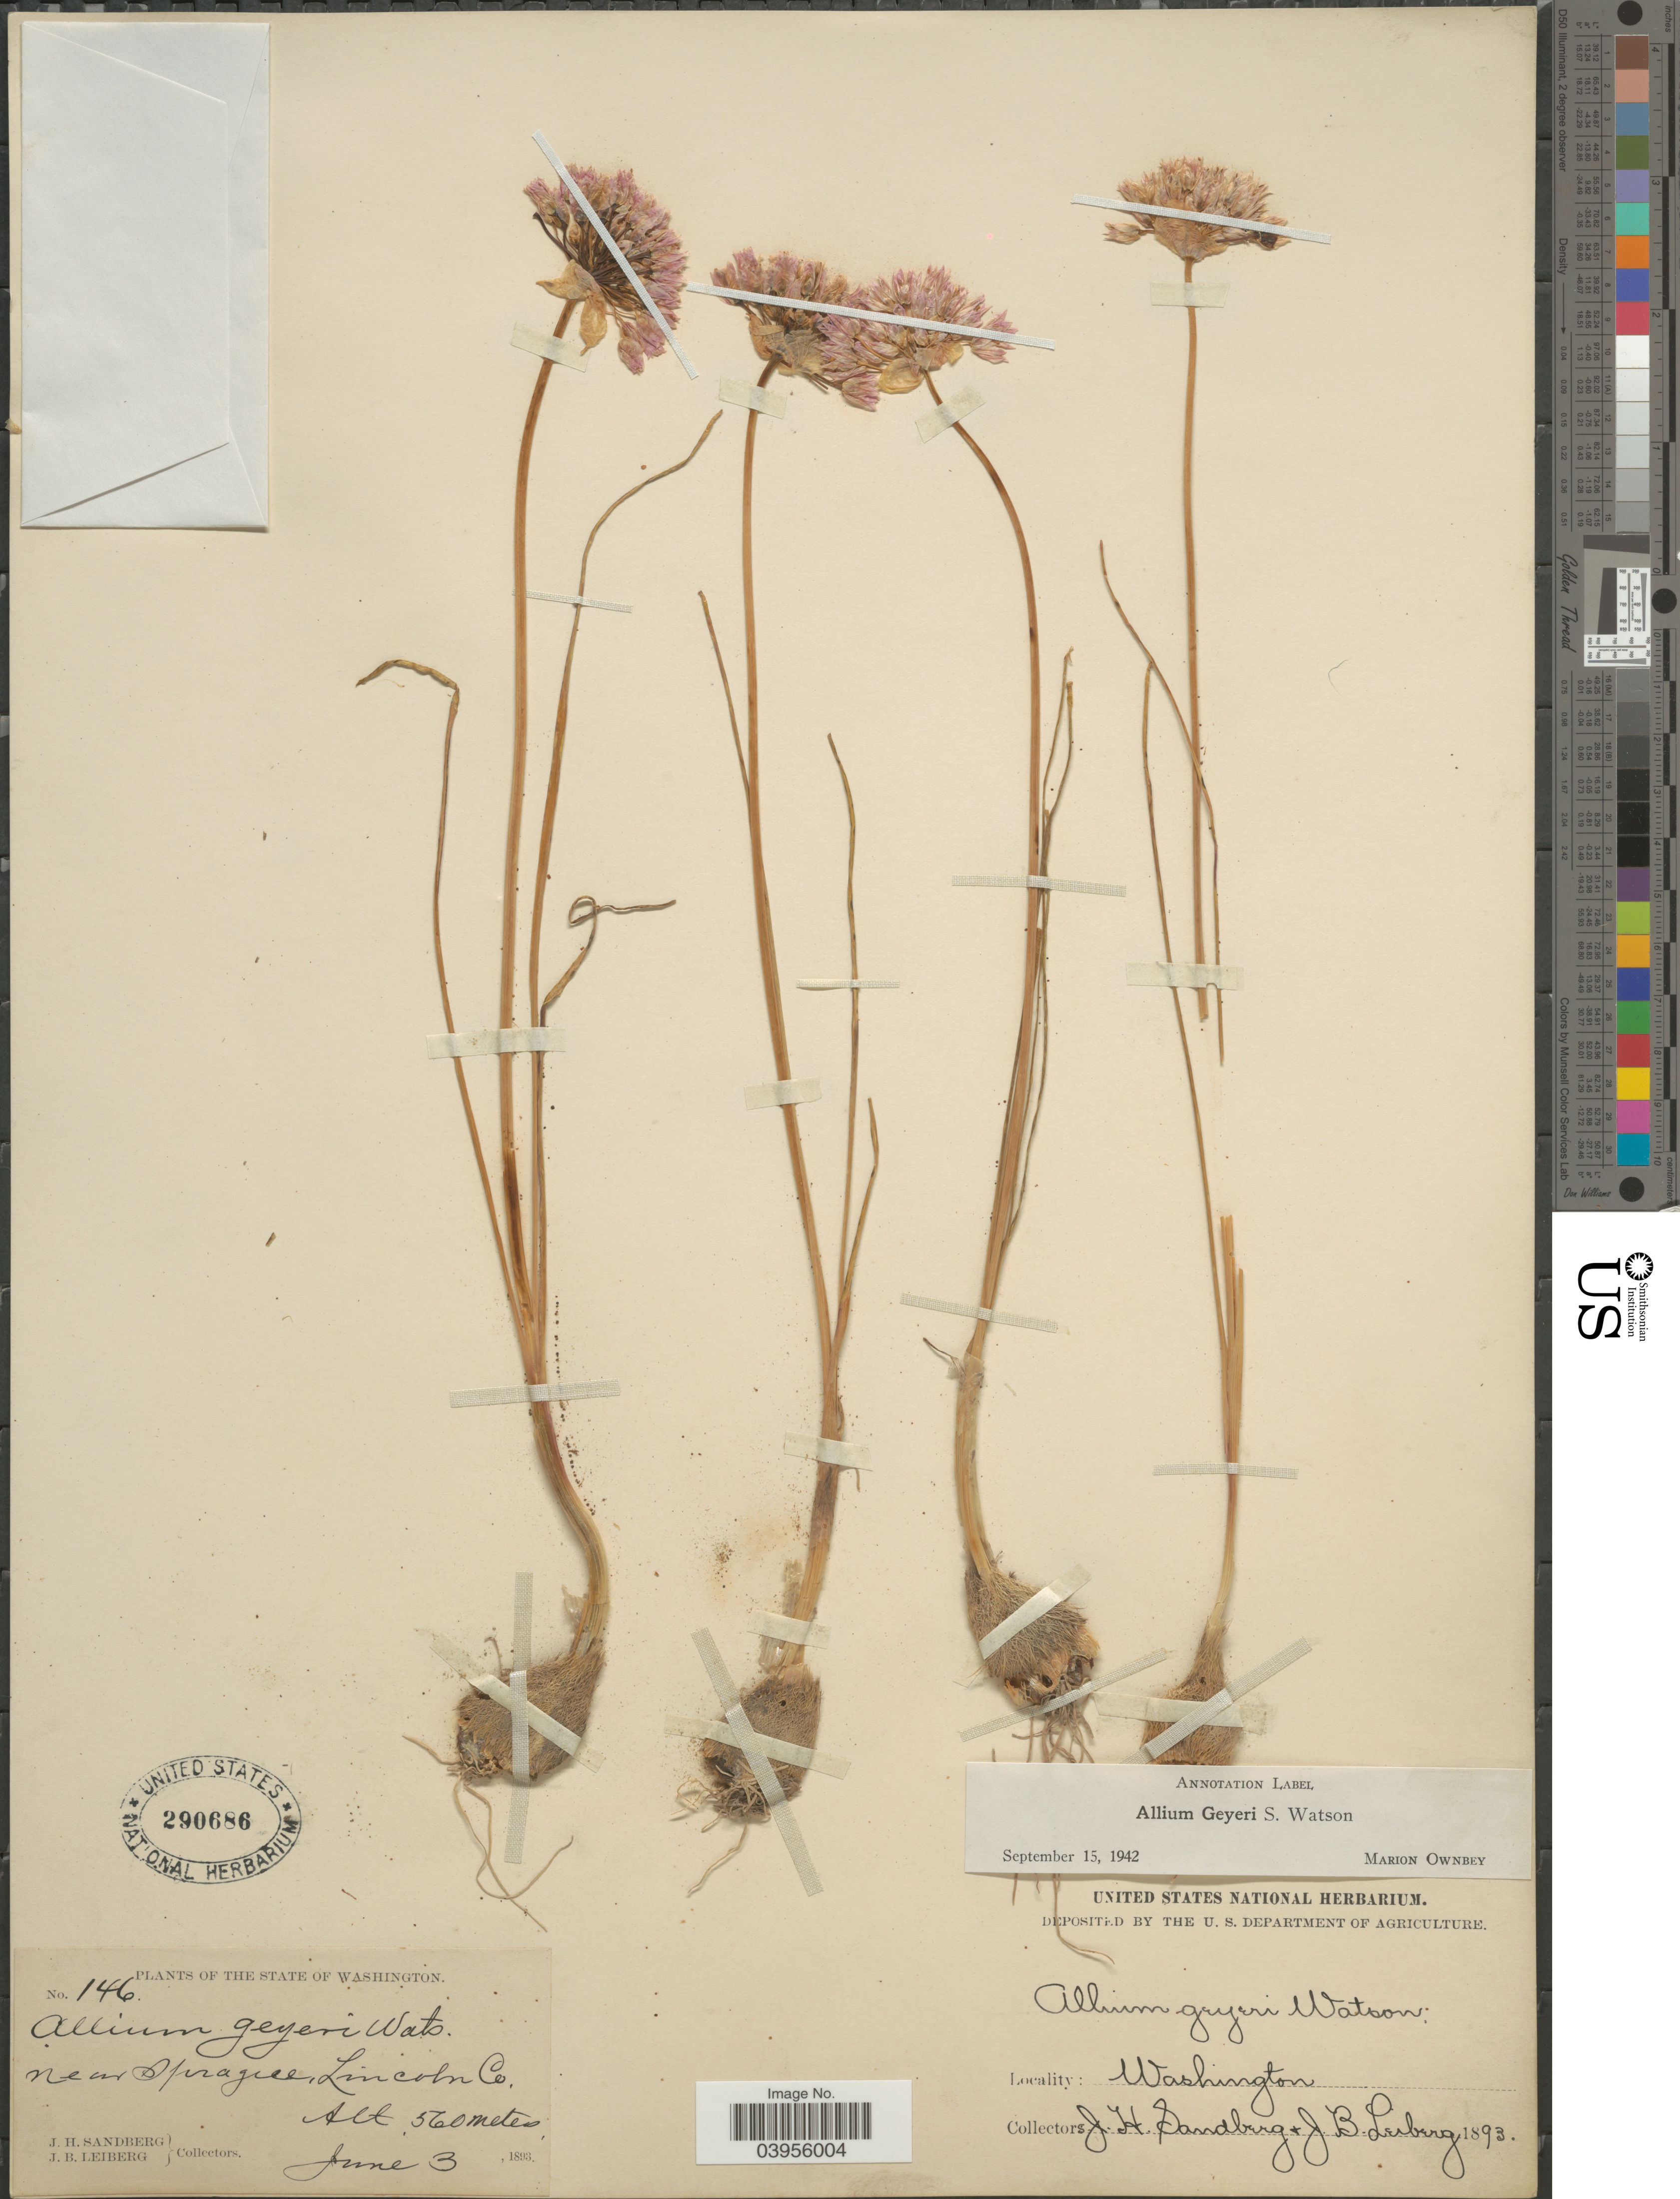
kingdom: Plantae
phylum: Tracheophyta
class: Liliopsida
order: Asparagales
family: Amaryllidaceae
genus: Allium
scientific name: Allium geyeri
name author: S. Watson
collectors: J. H. Sandberg & J. B. Leiberg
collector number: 146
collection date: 1893-06-03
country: United States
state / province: Washington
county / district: Lincoln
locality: Near Sprague, Lincoln Co.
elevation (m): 560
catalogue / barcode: US 290686